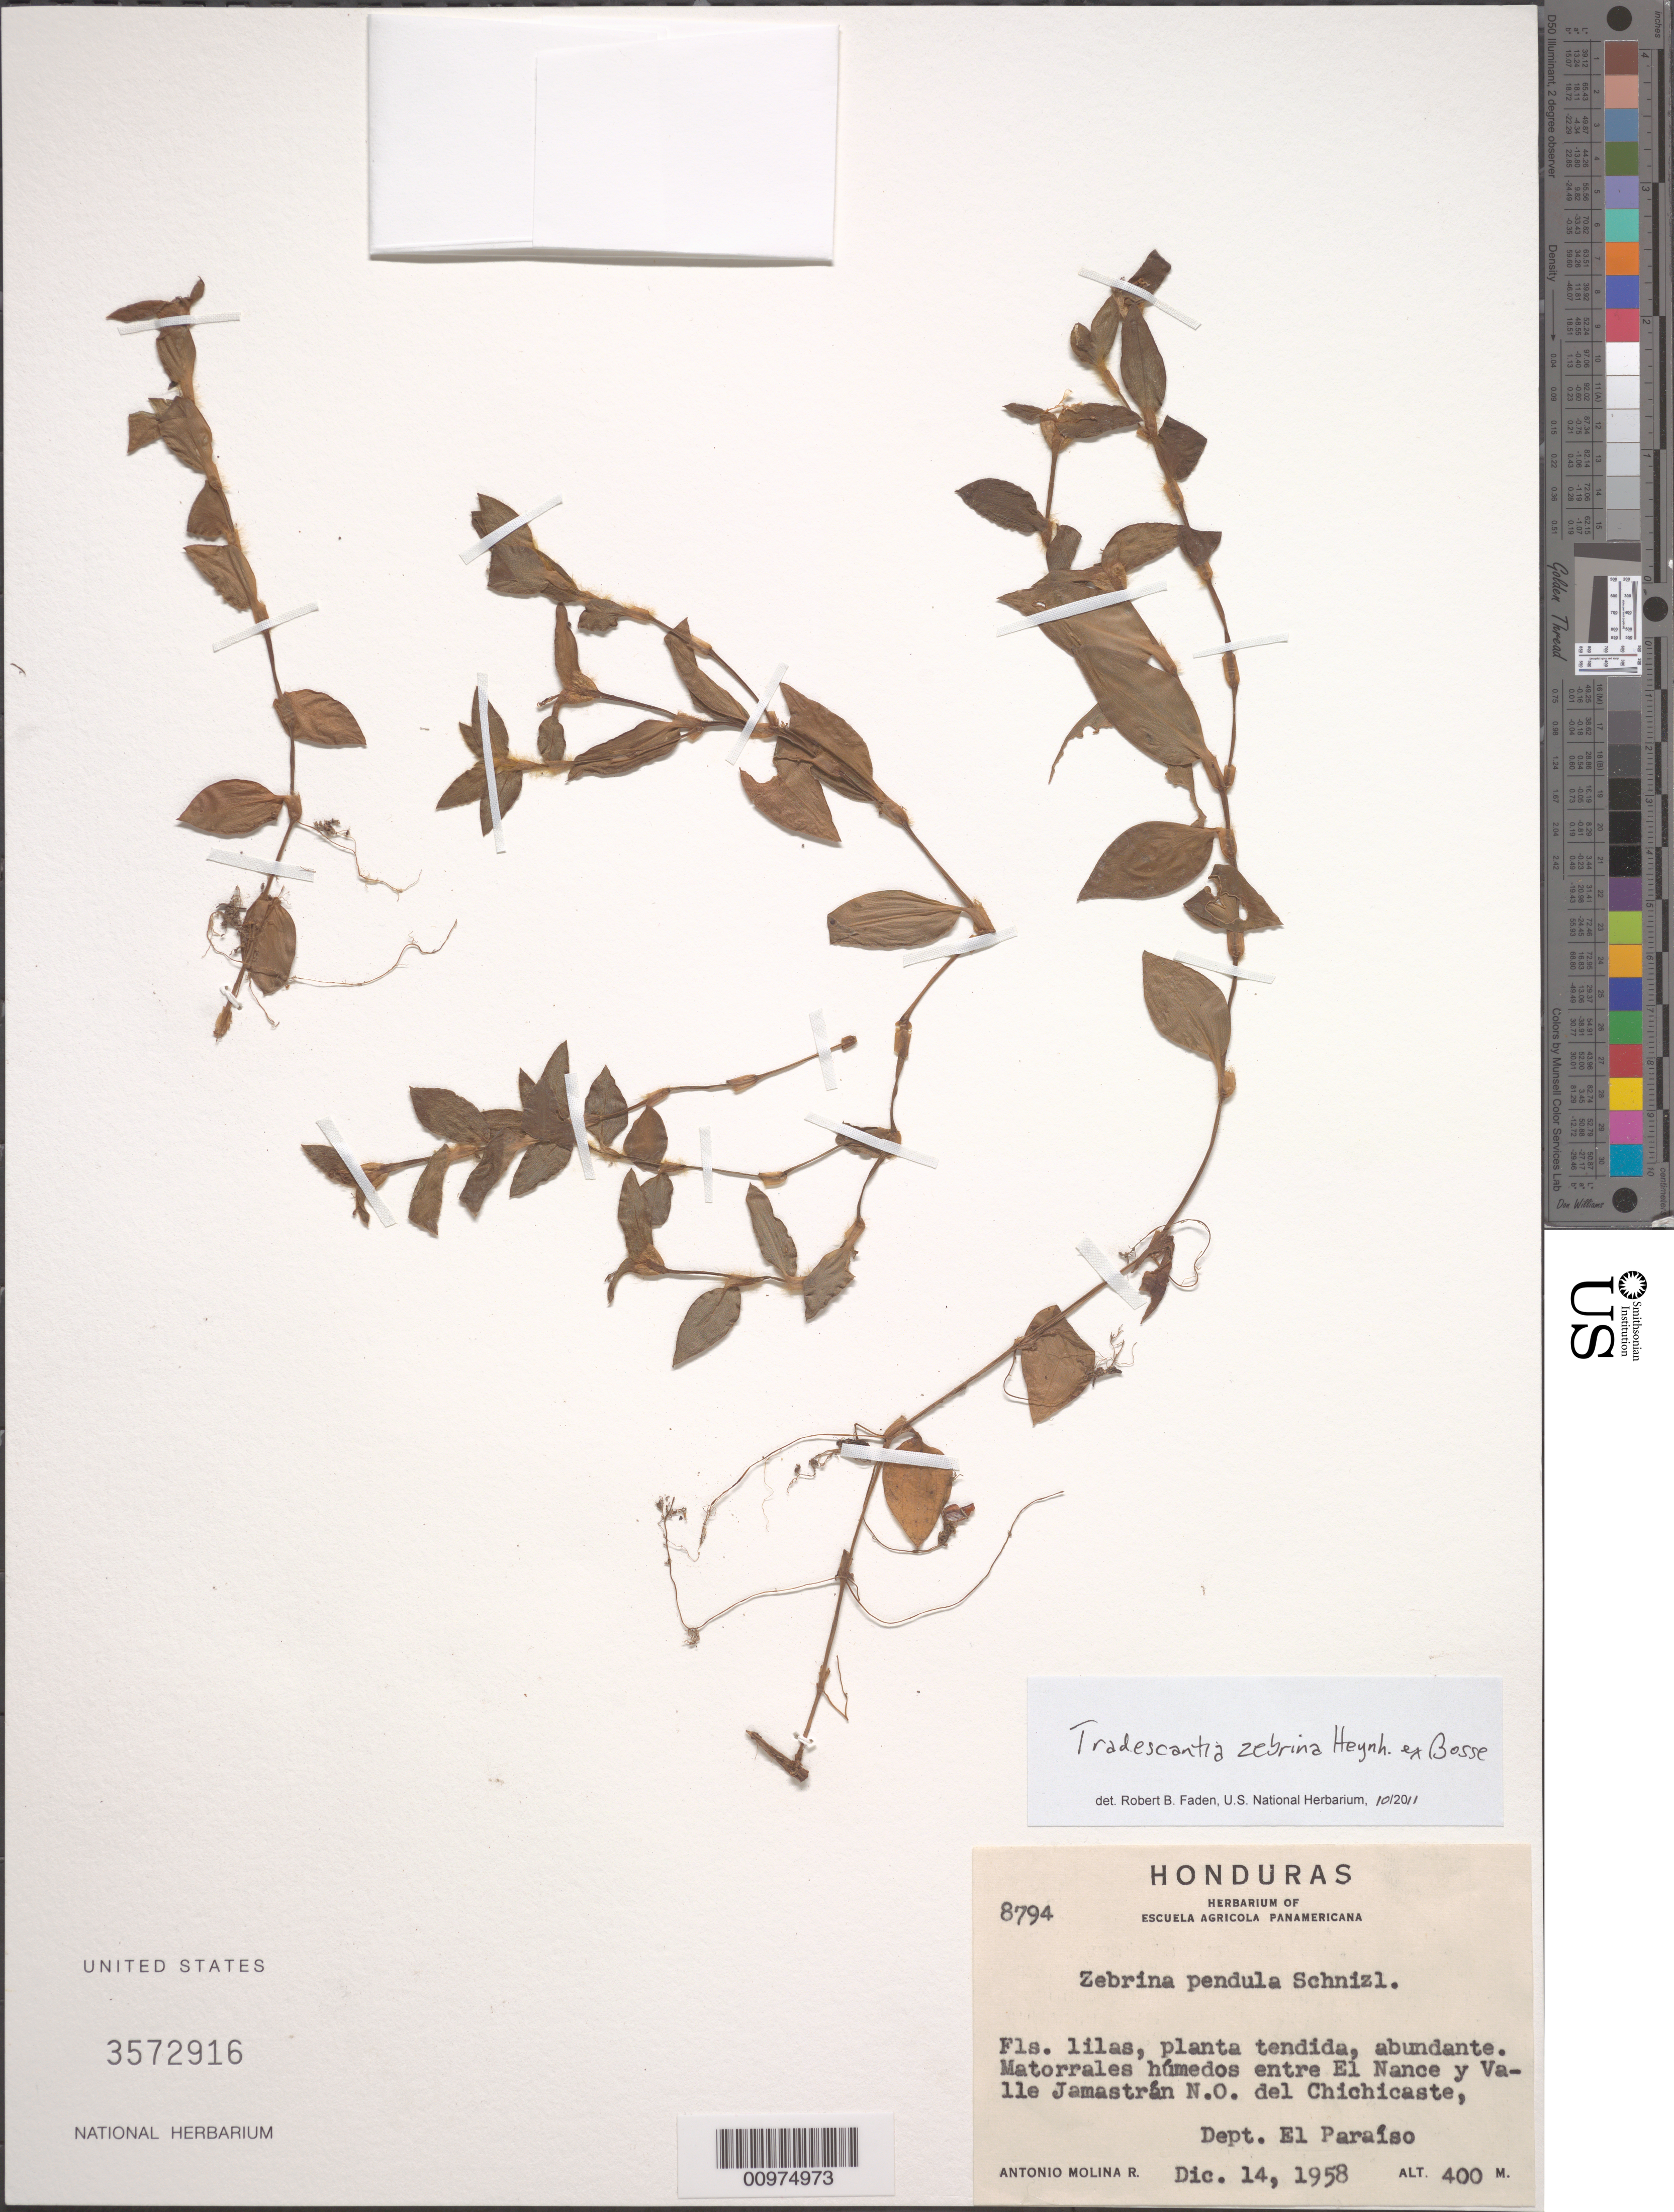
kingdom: Plantae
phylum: Tracheophyta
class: Liliopsida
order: Commelinales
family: Commelinaceae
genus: Tradescantia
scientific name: Tradescantia zebrina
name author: Bosse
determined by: Faden, Robert B., (US), Smithsonian Institution - National Museum of Natural History (UNITED STATES)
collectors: A. Molina R.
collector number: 8794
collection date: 1958-12-14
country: Honduras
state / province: El Paraíso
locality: Matorrales humedos entre El Nance y Valle Jamastrán N.O. del Chichicaste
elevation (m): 400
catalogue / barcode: US 3572916